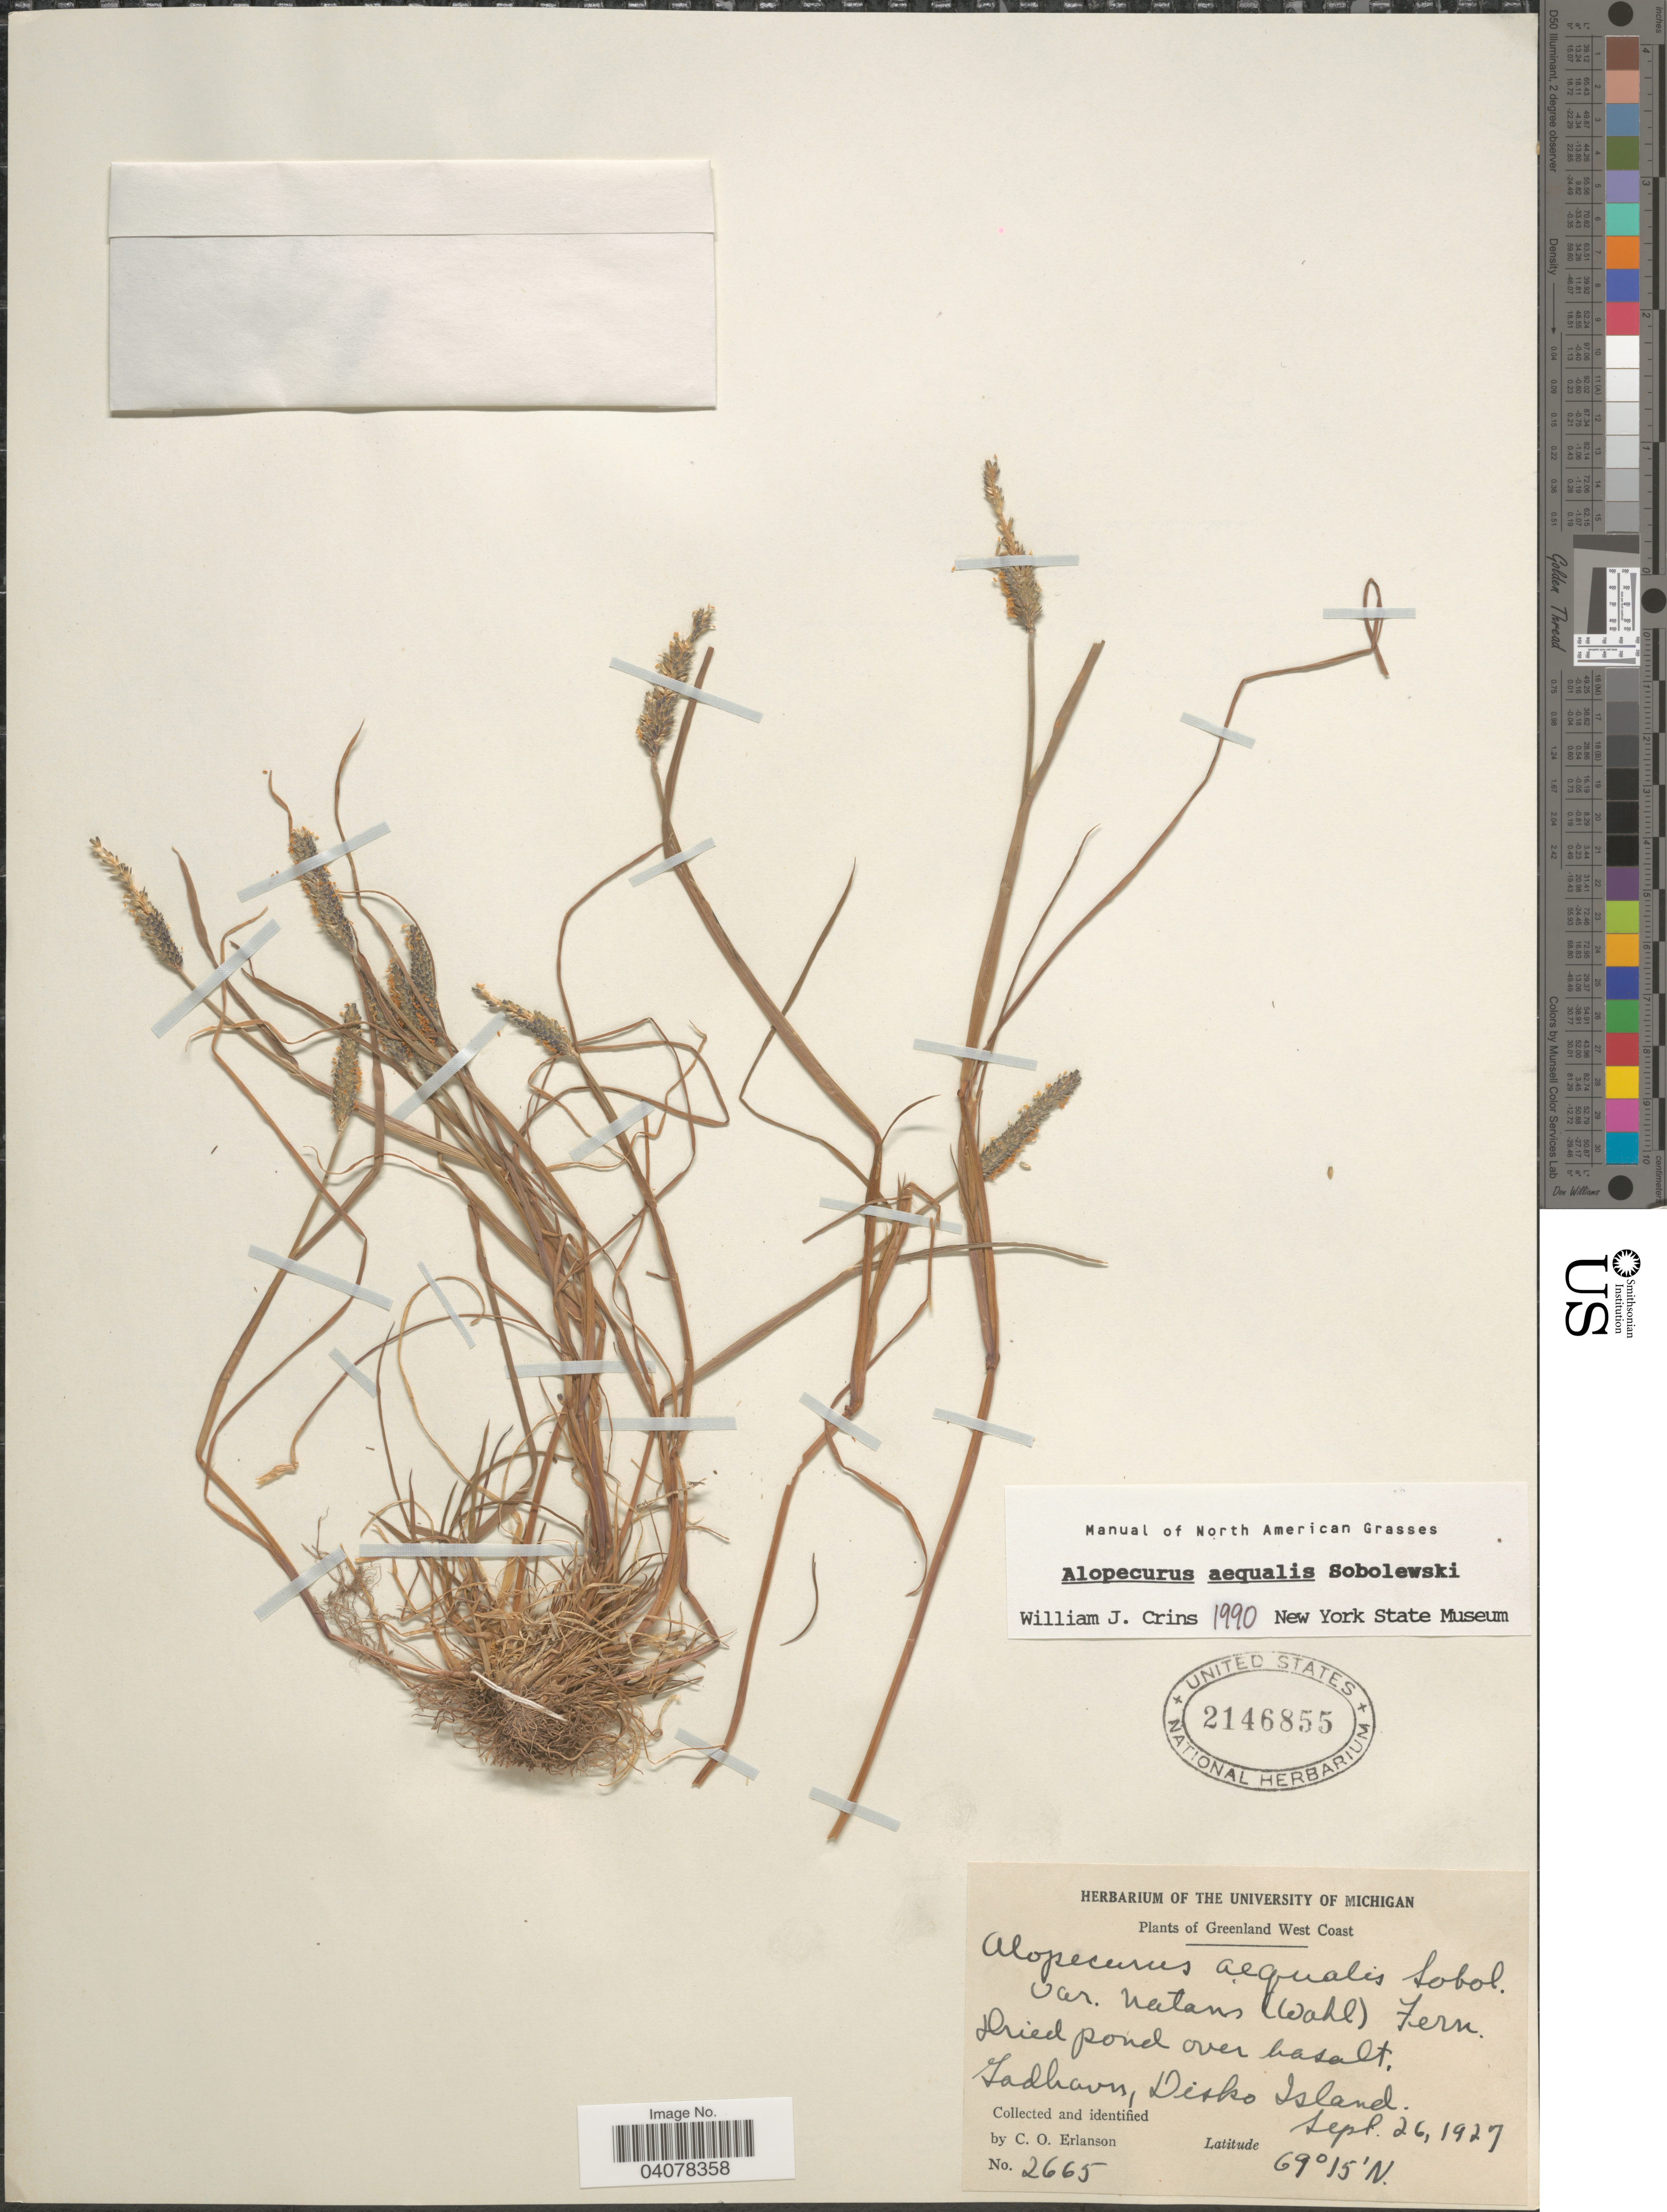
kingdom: Plantae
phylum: Tracheophyta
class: Liliopsida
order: Poales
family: Poaceae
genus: Alopecurus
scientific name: Alopecurus aequalis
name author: Sobol.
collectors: C. O. Erlanson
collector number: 2665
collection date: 1927-09-26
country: Greenland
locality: Greenland West Coast. Dried pond over basalt, Godhavn, Disko Island.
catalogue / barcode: US 2146855